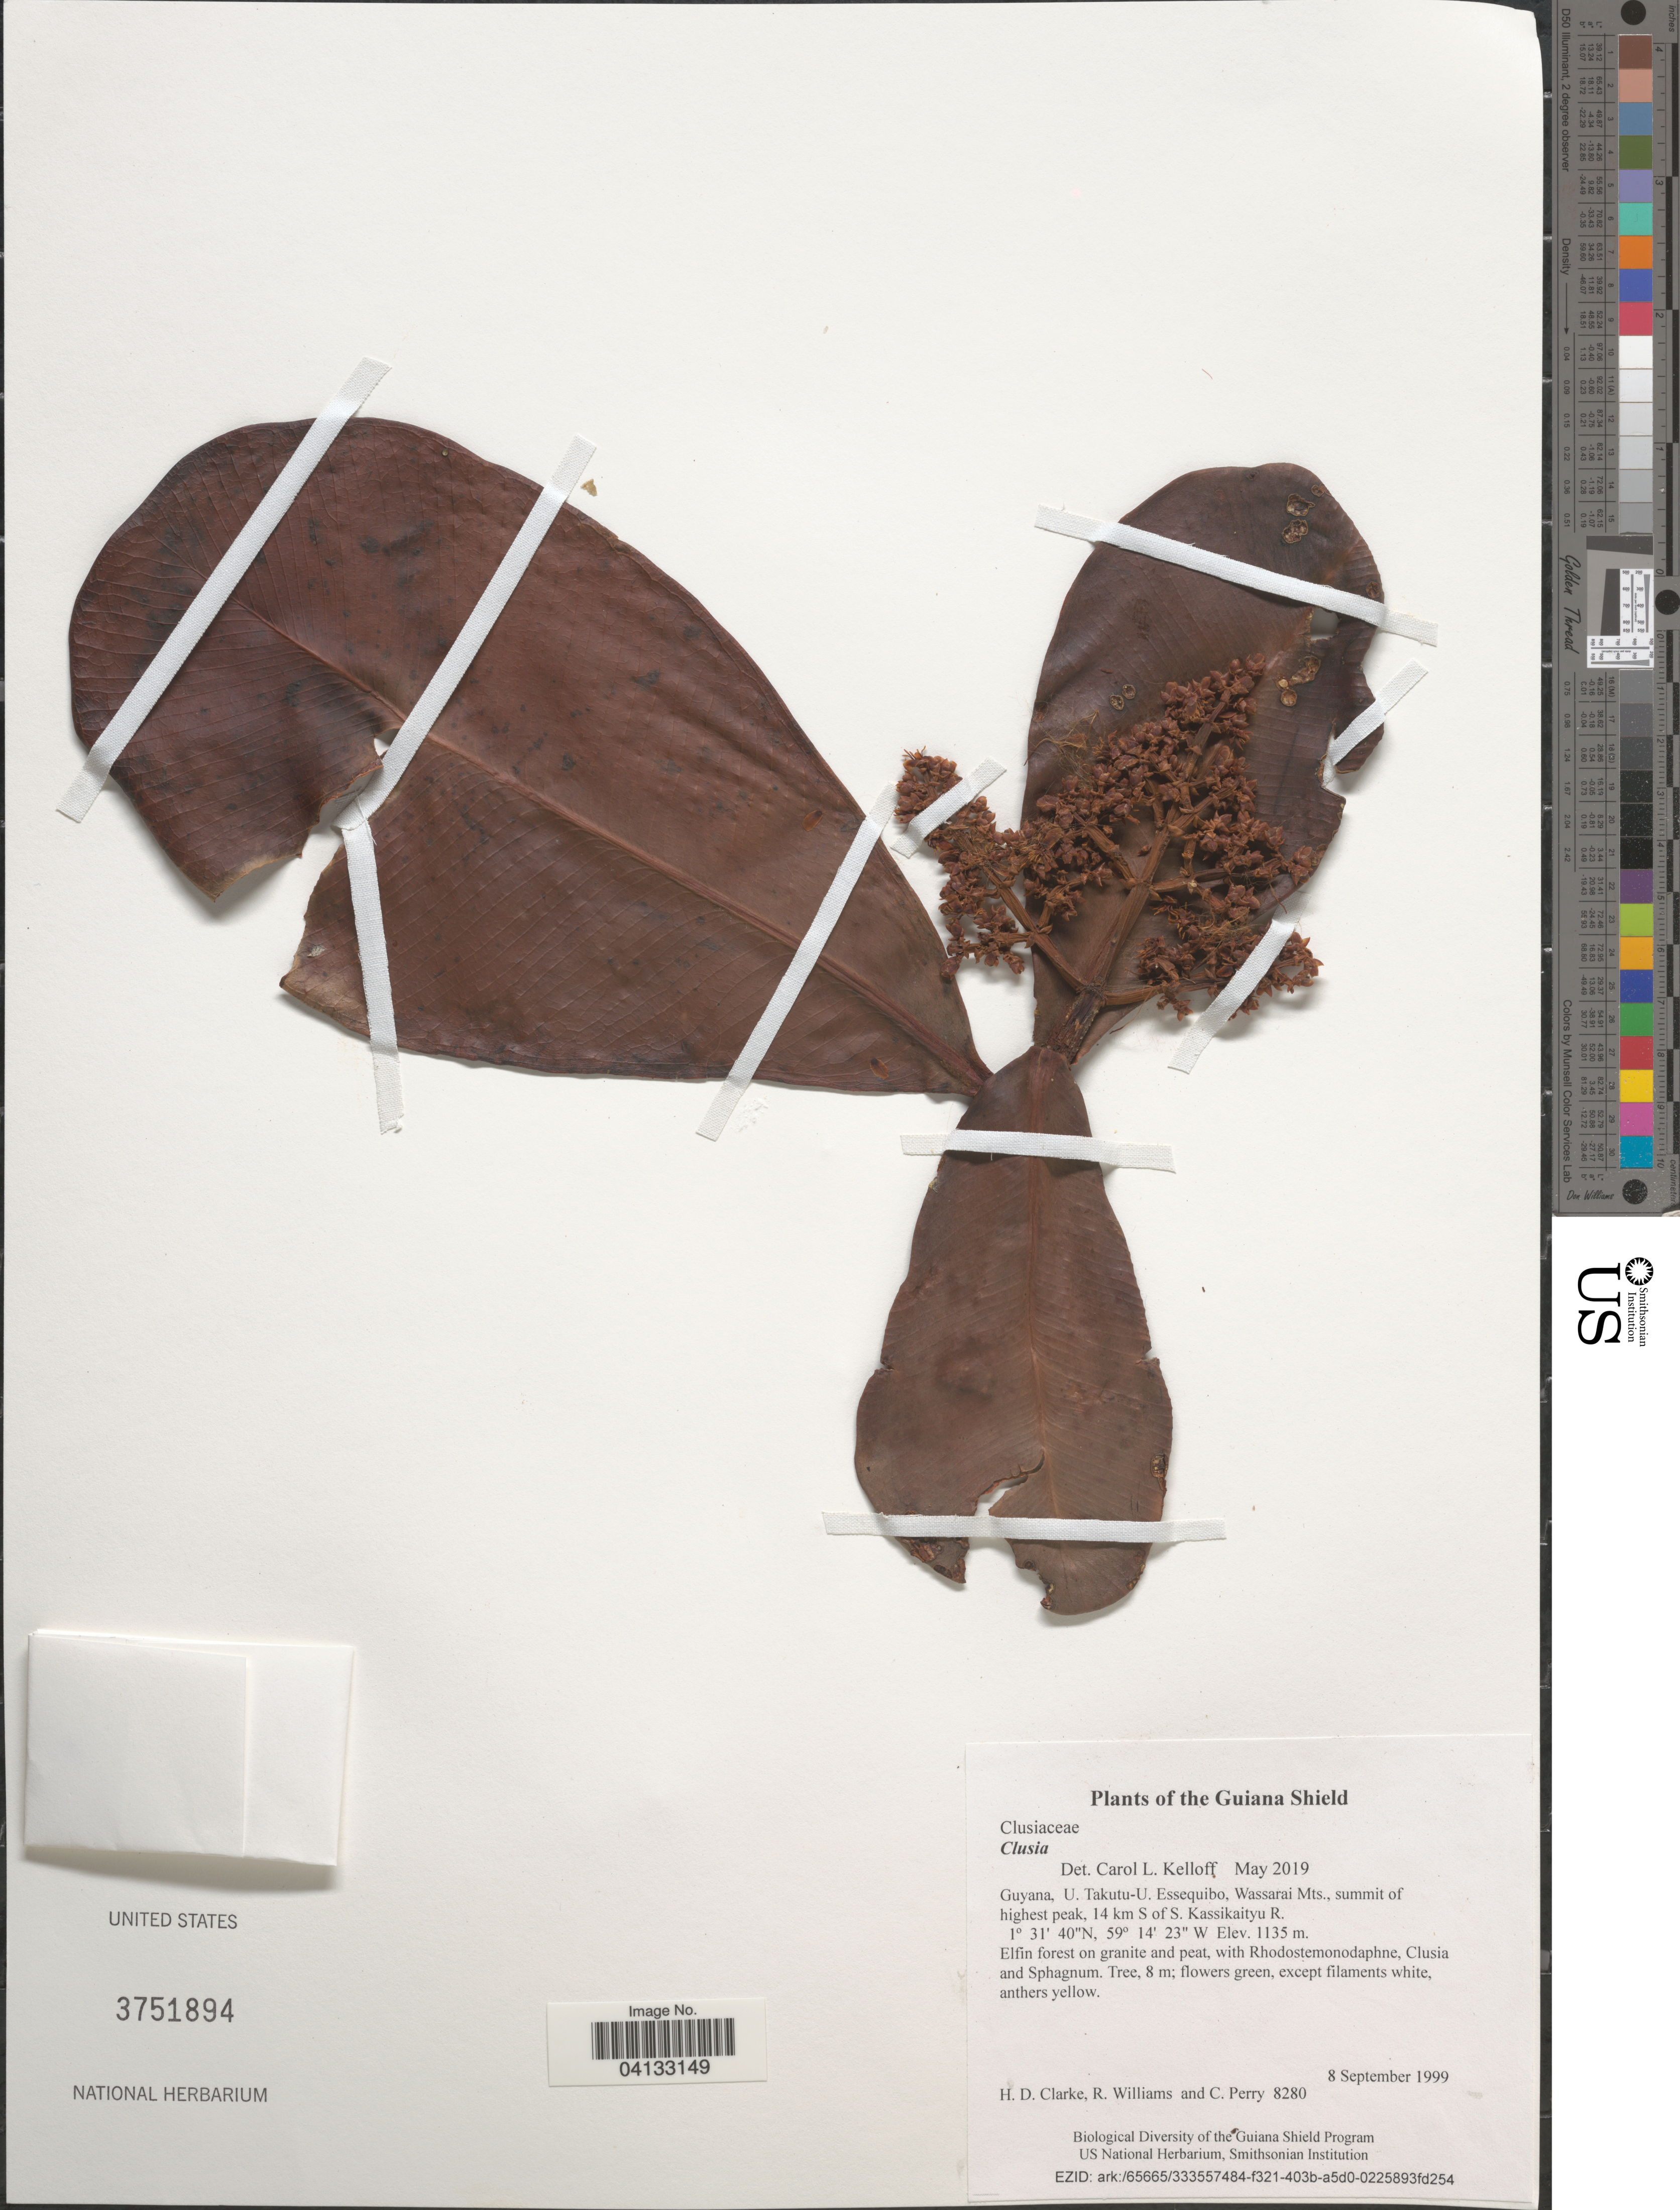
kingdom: Plantae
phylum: Tracheophyta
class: Magnoliopsida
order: Malpighiales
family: Clusiaceae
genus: Clusia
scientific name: Clusia sp.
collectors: H. D. Clarke, R. Williams & C. Perry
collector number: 8280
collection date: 1999-09-08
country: Guyana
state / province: U. Takutu-U. Essequibo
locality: Guiana Shield. Wassarai Mts., summit of highest peak, 14 km S of S. Kassikaityu R.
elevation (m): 1135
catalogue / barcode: US 3751894